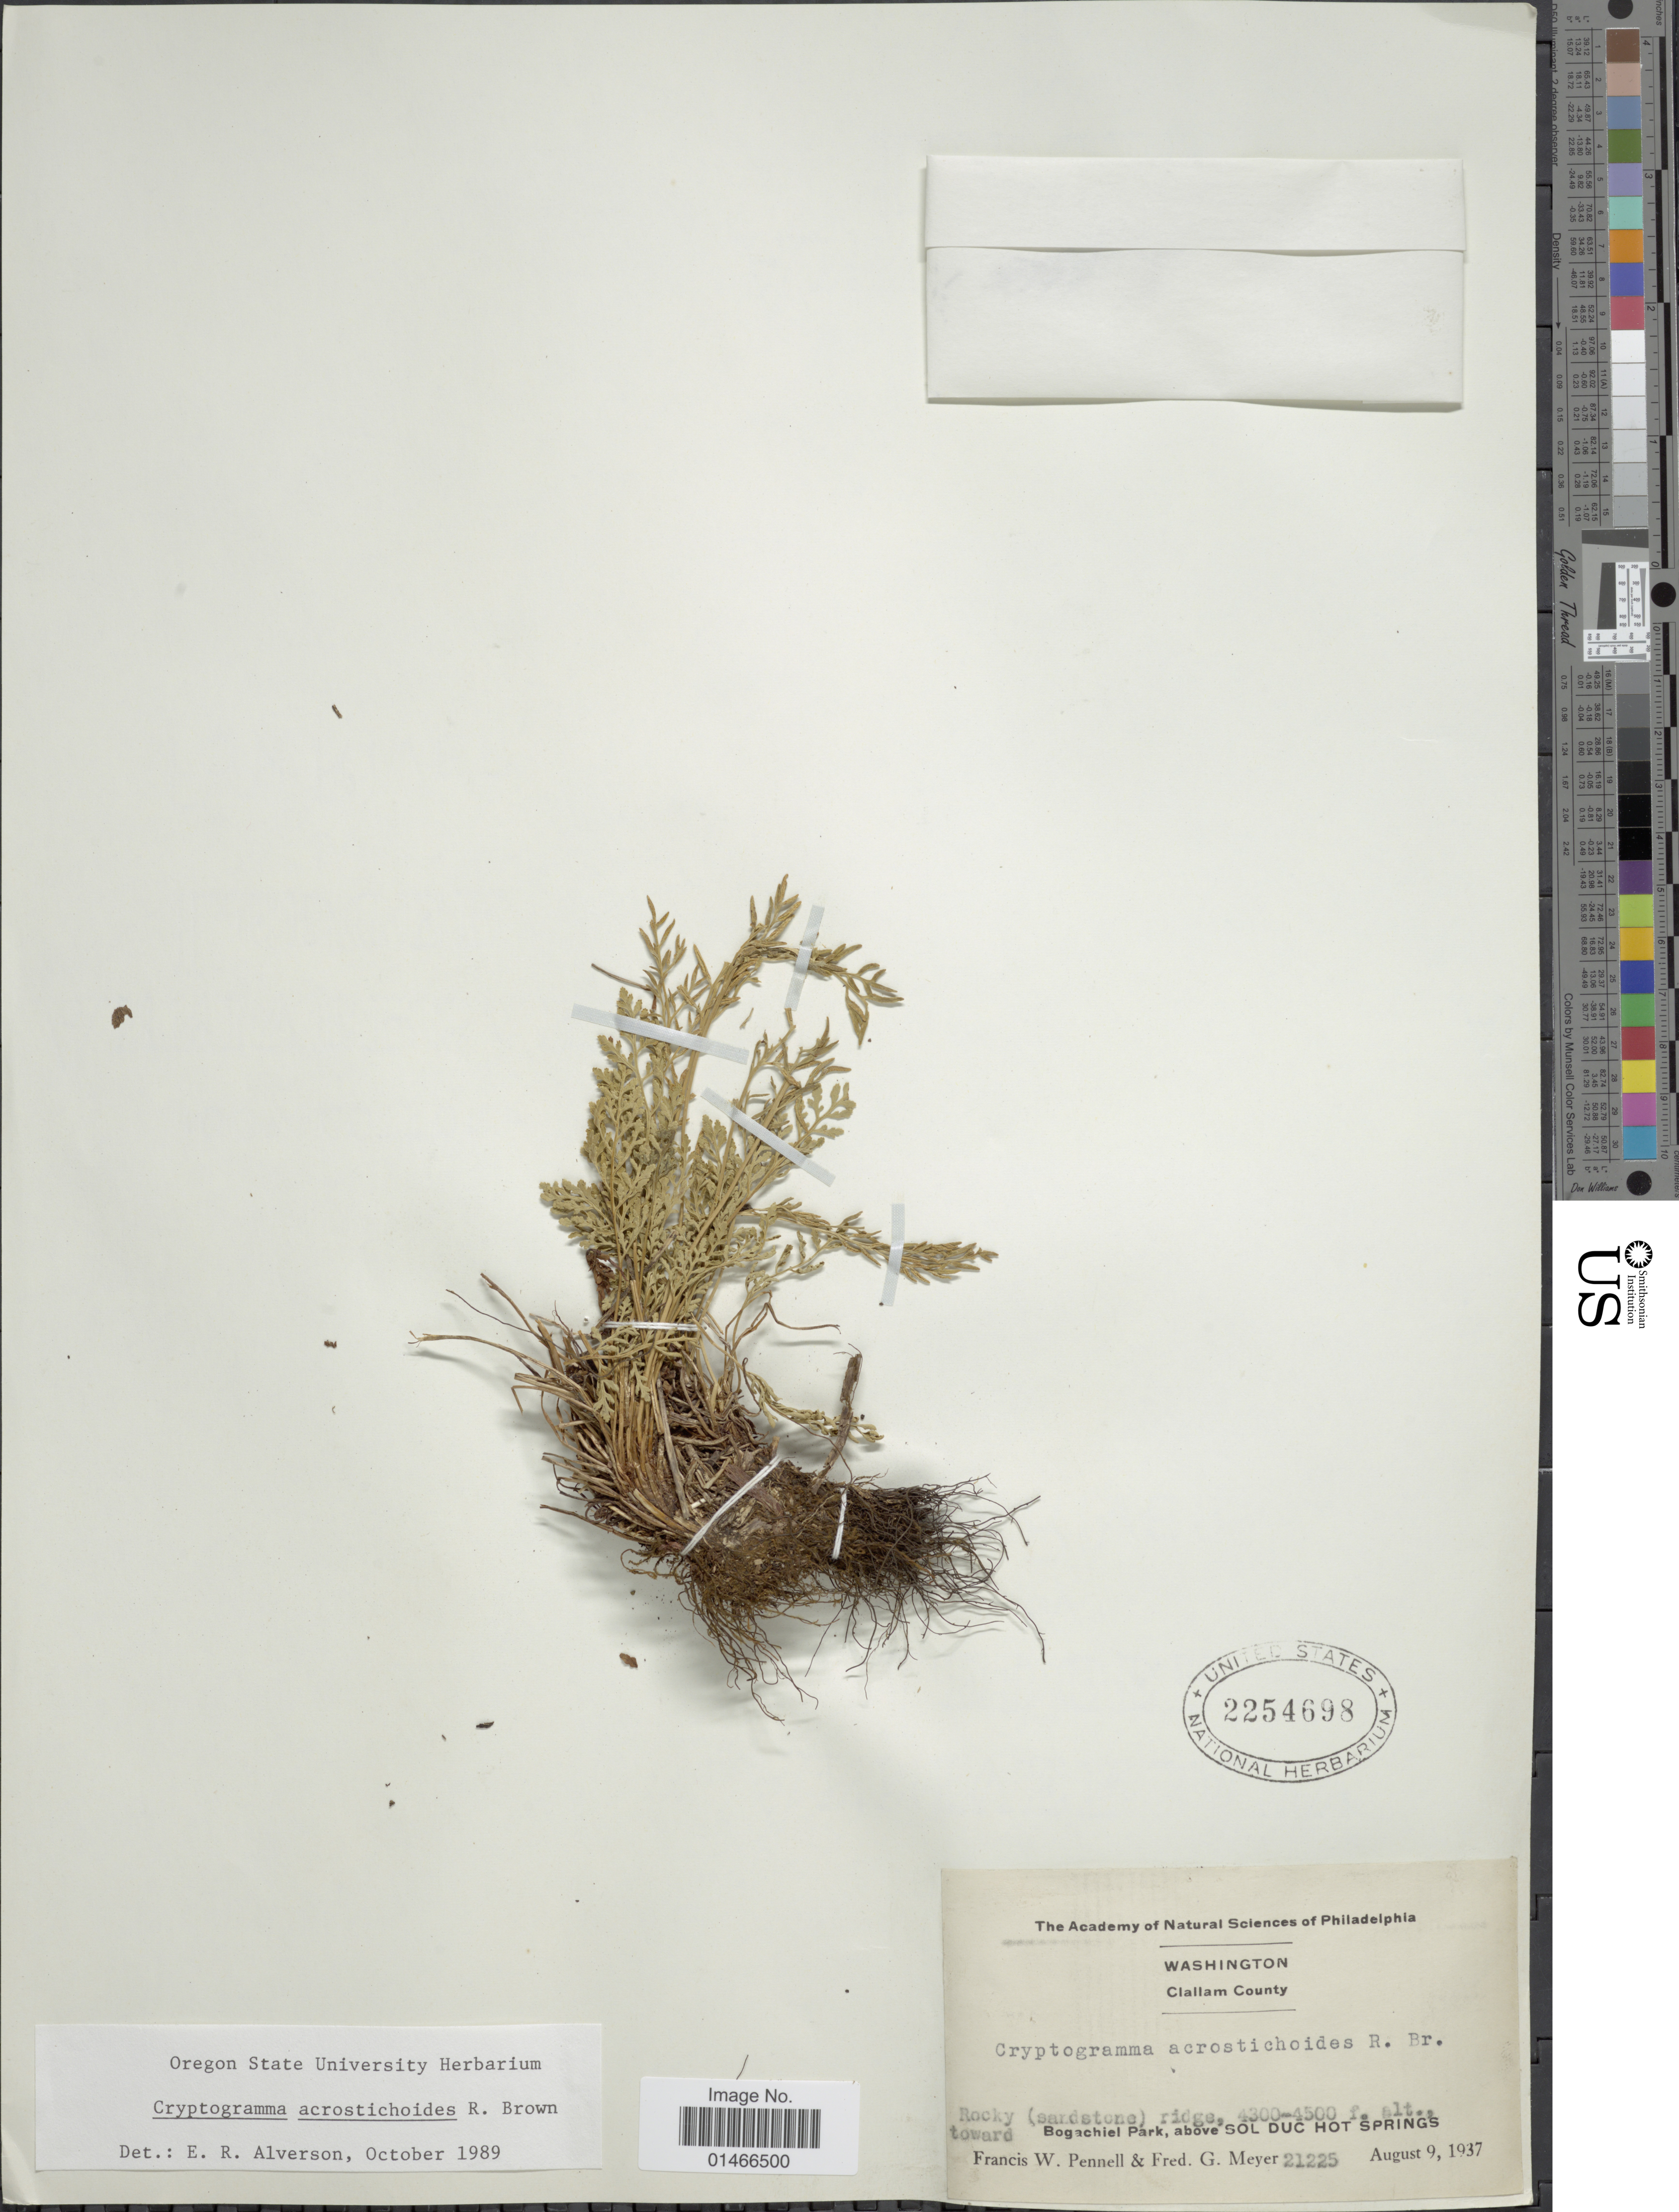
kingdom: Plantae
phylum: Tracheophyta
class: Polypodiopsida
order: Polypodiales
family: Pteridaceae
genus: Cryptogramma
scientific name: Cryptogramma acrostichoides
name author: R. Br.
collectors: F. W. Pennell & F. G. Meyer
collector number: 21225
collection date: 1937-08-09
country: United States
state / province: Washington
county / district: Clallam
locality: Clallam County. Bogachiel Park, above SOL DUC HOT SPRINGS.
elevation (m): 1311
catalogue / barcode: US 2254698